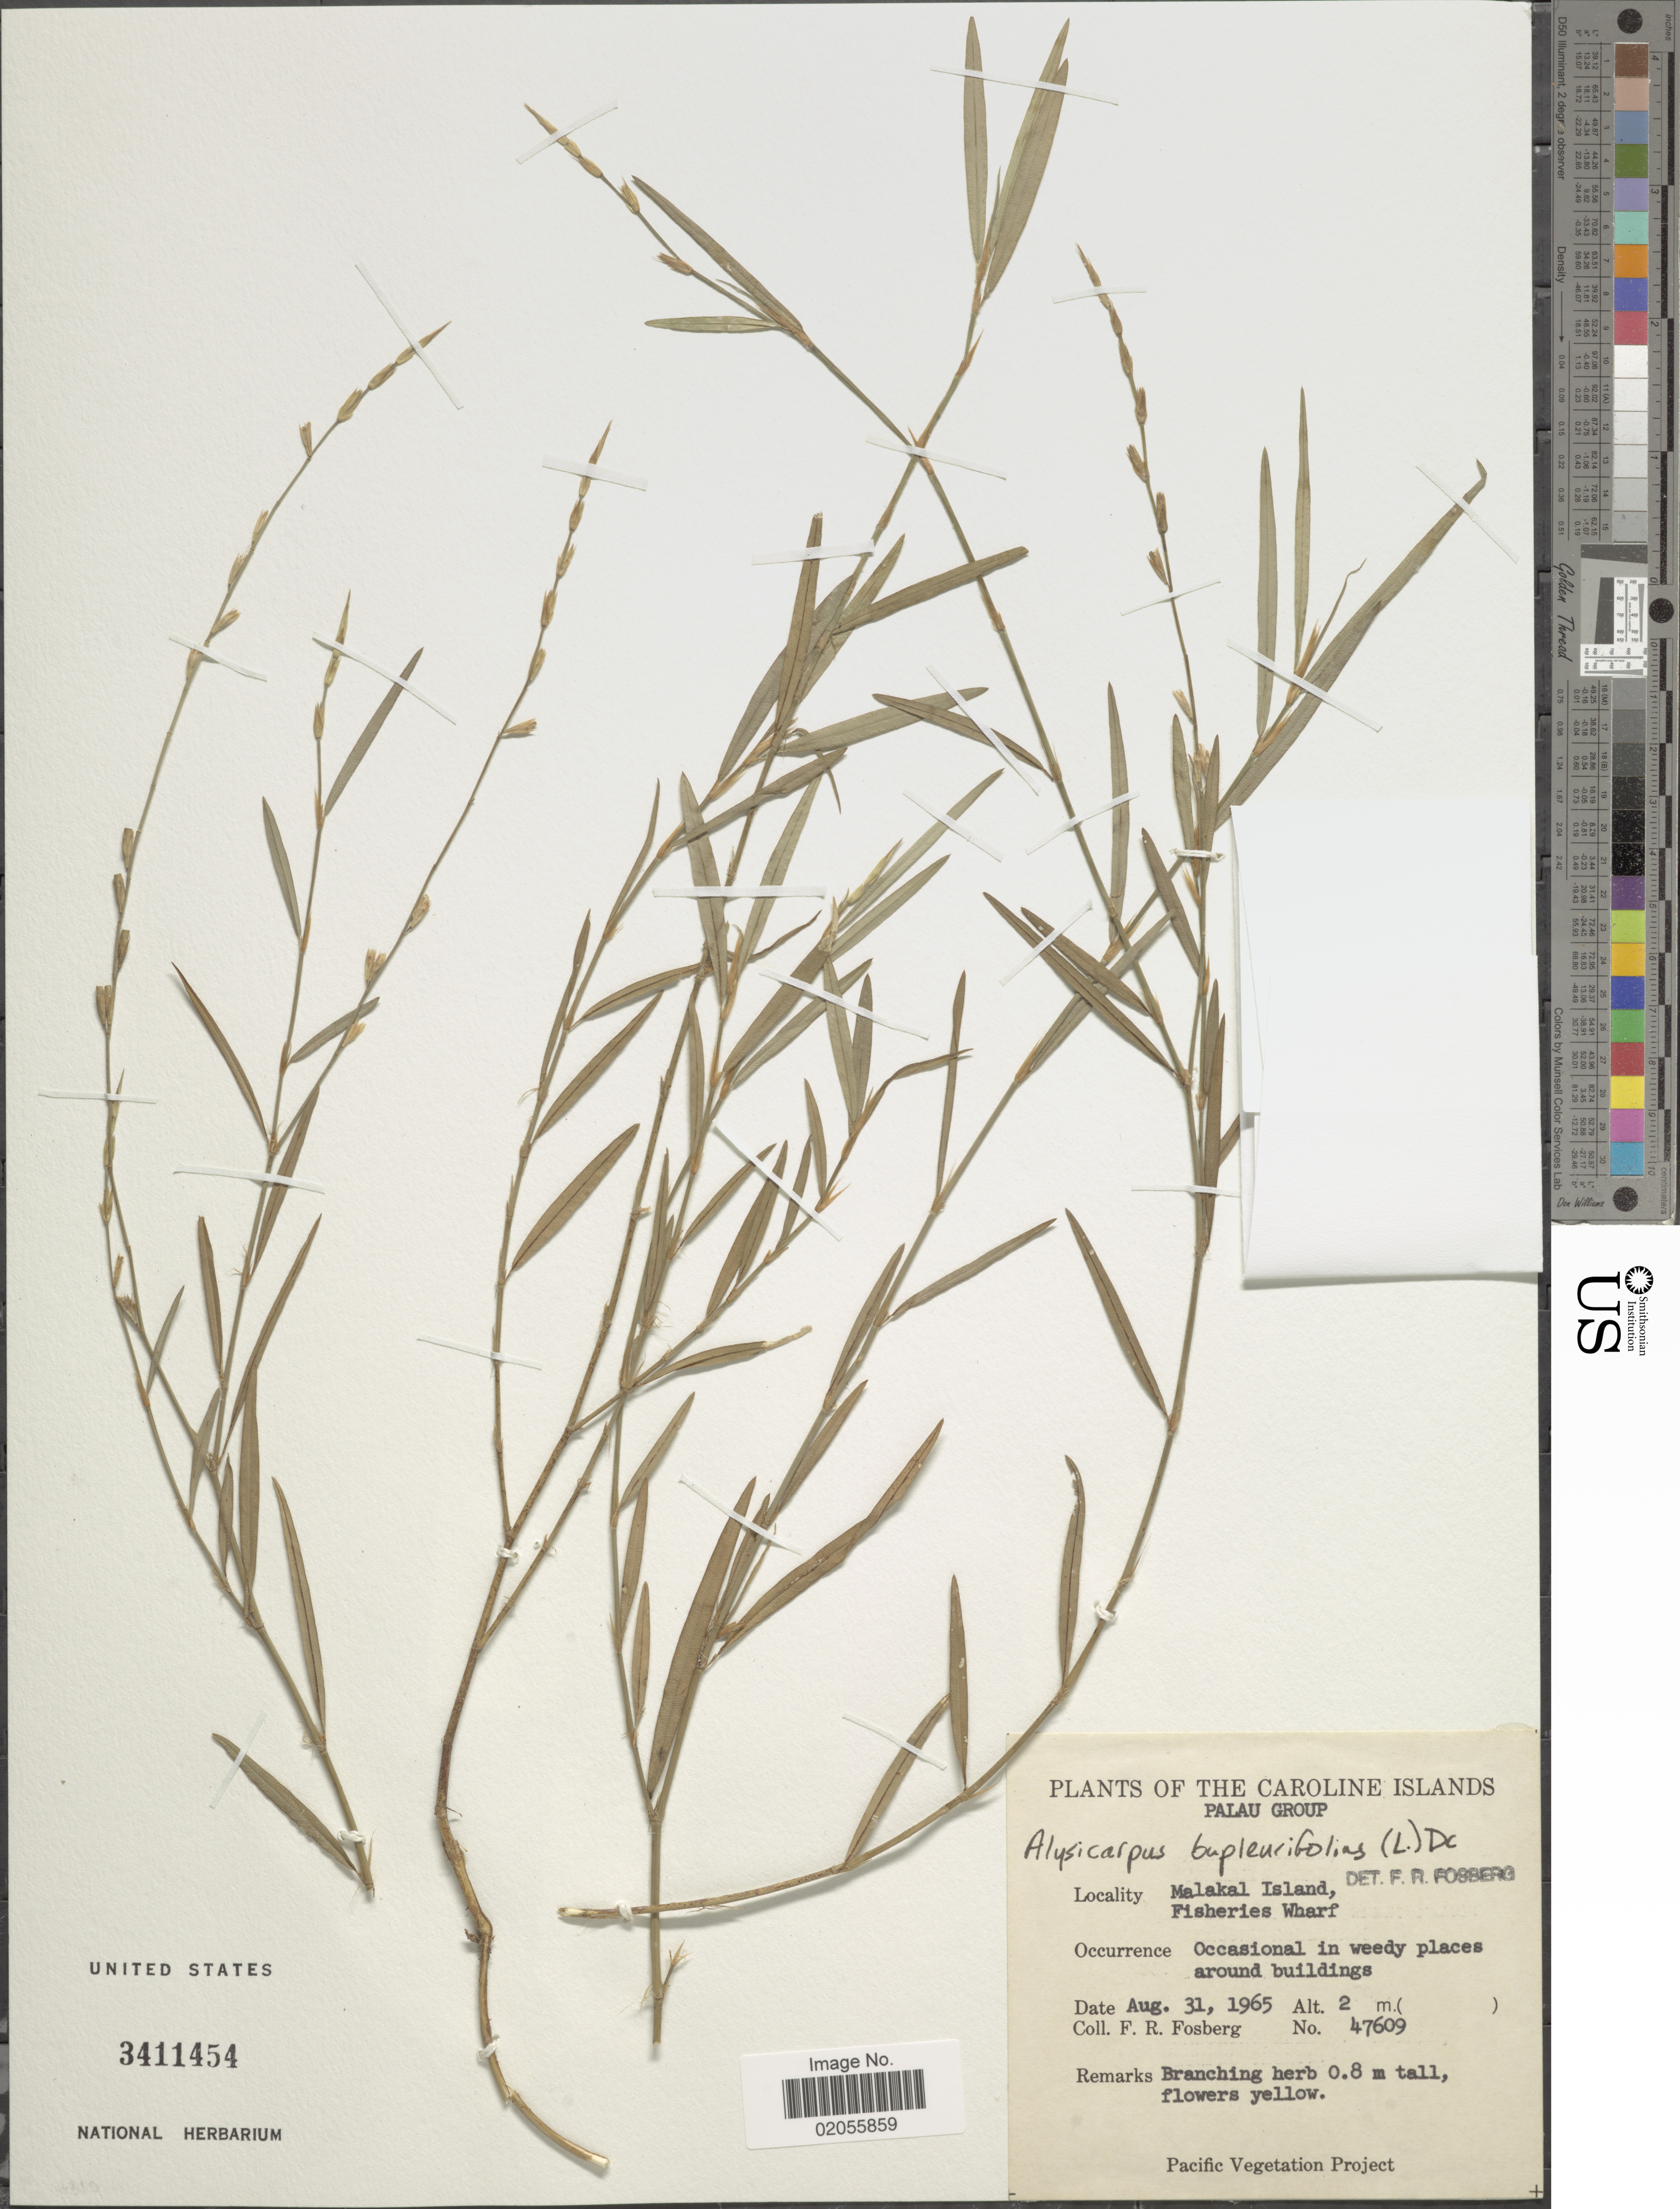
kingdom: Plantae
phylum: Tracheophyta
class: Magnoliopsida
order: Fabales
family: Fabaceae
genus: Alysicarpus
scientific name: Alysicarpus bupleurifolius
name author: (L.) DC.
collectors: F. R. Fosberg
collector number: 47609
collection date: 1965-08-31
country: Palau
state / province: Koror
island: Ngemelachel [Malakal]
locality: The Caroline Islands, Palau Group, Malakal Island, Fisheries Wharf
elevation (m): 2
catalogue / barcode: US 3411454